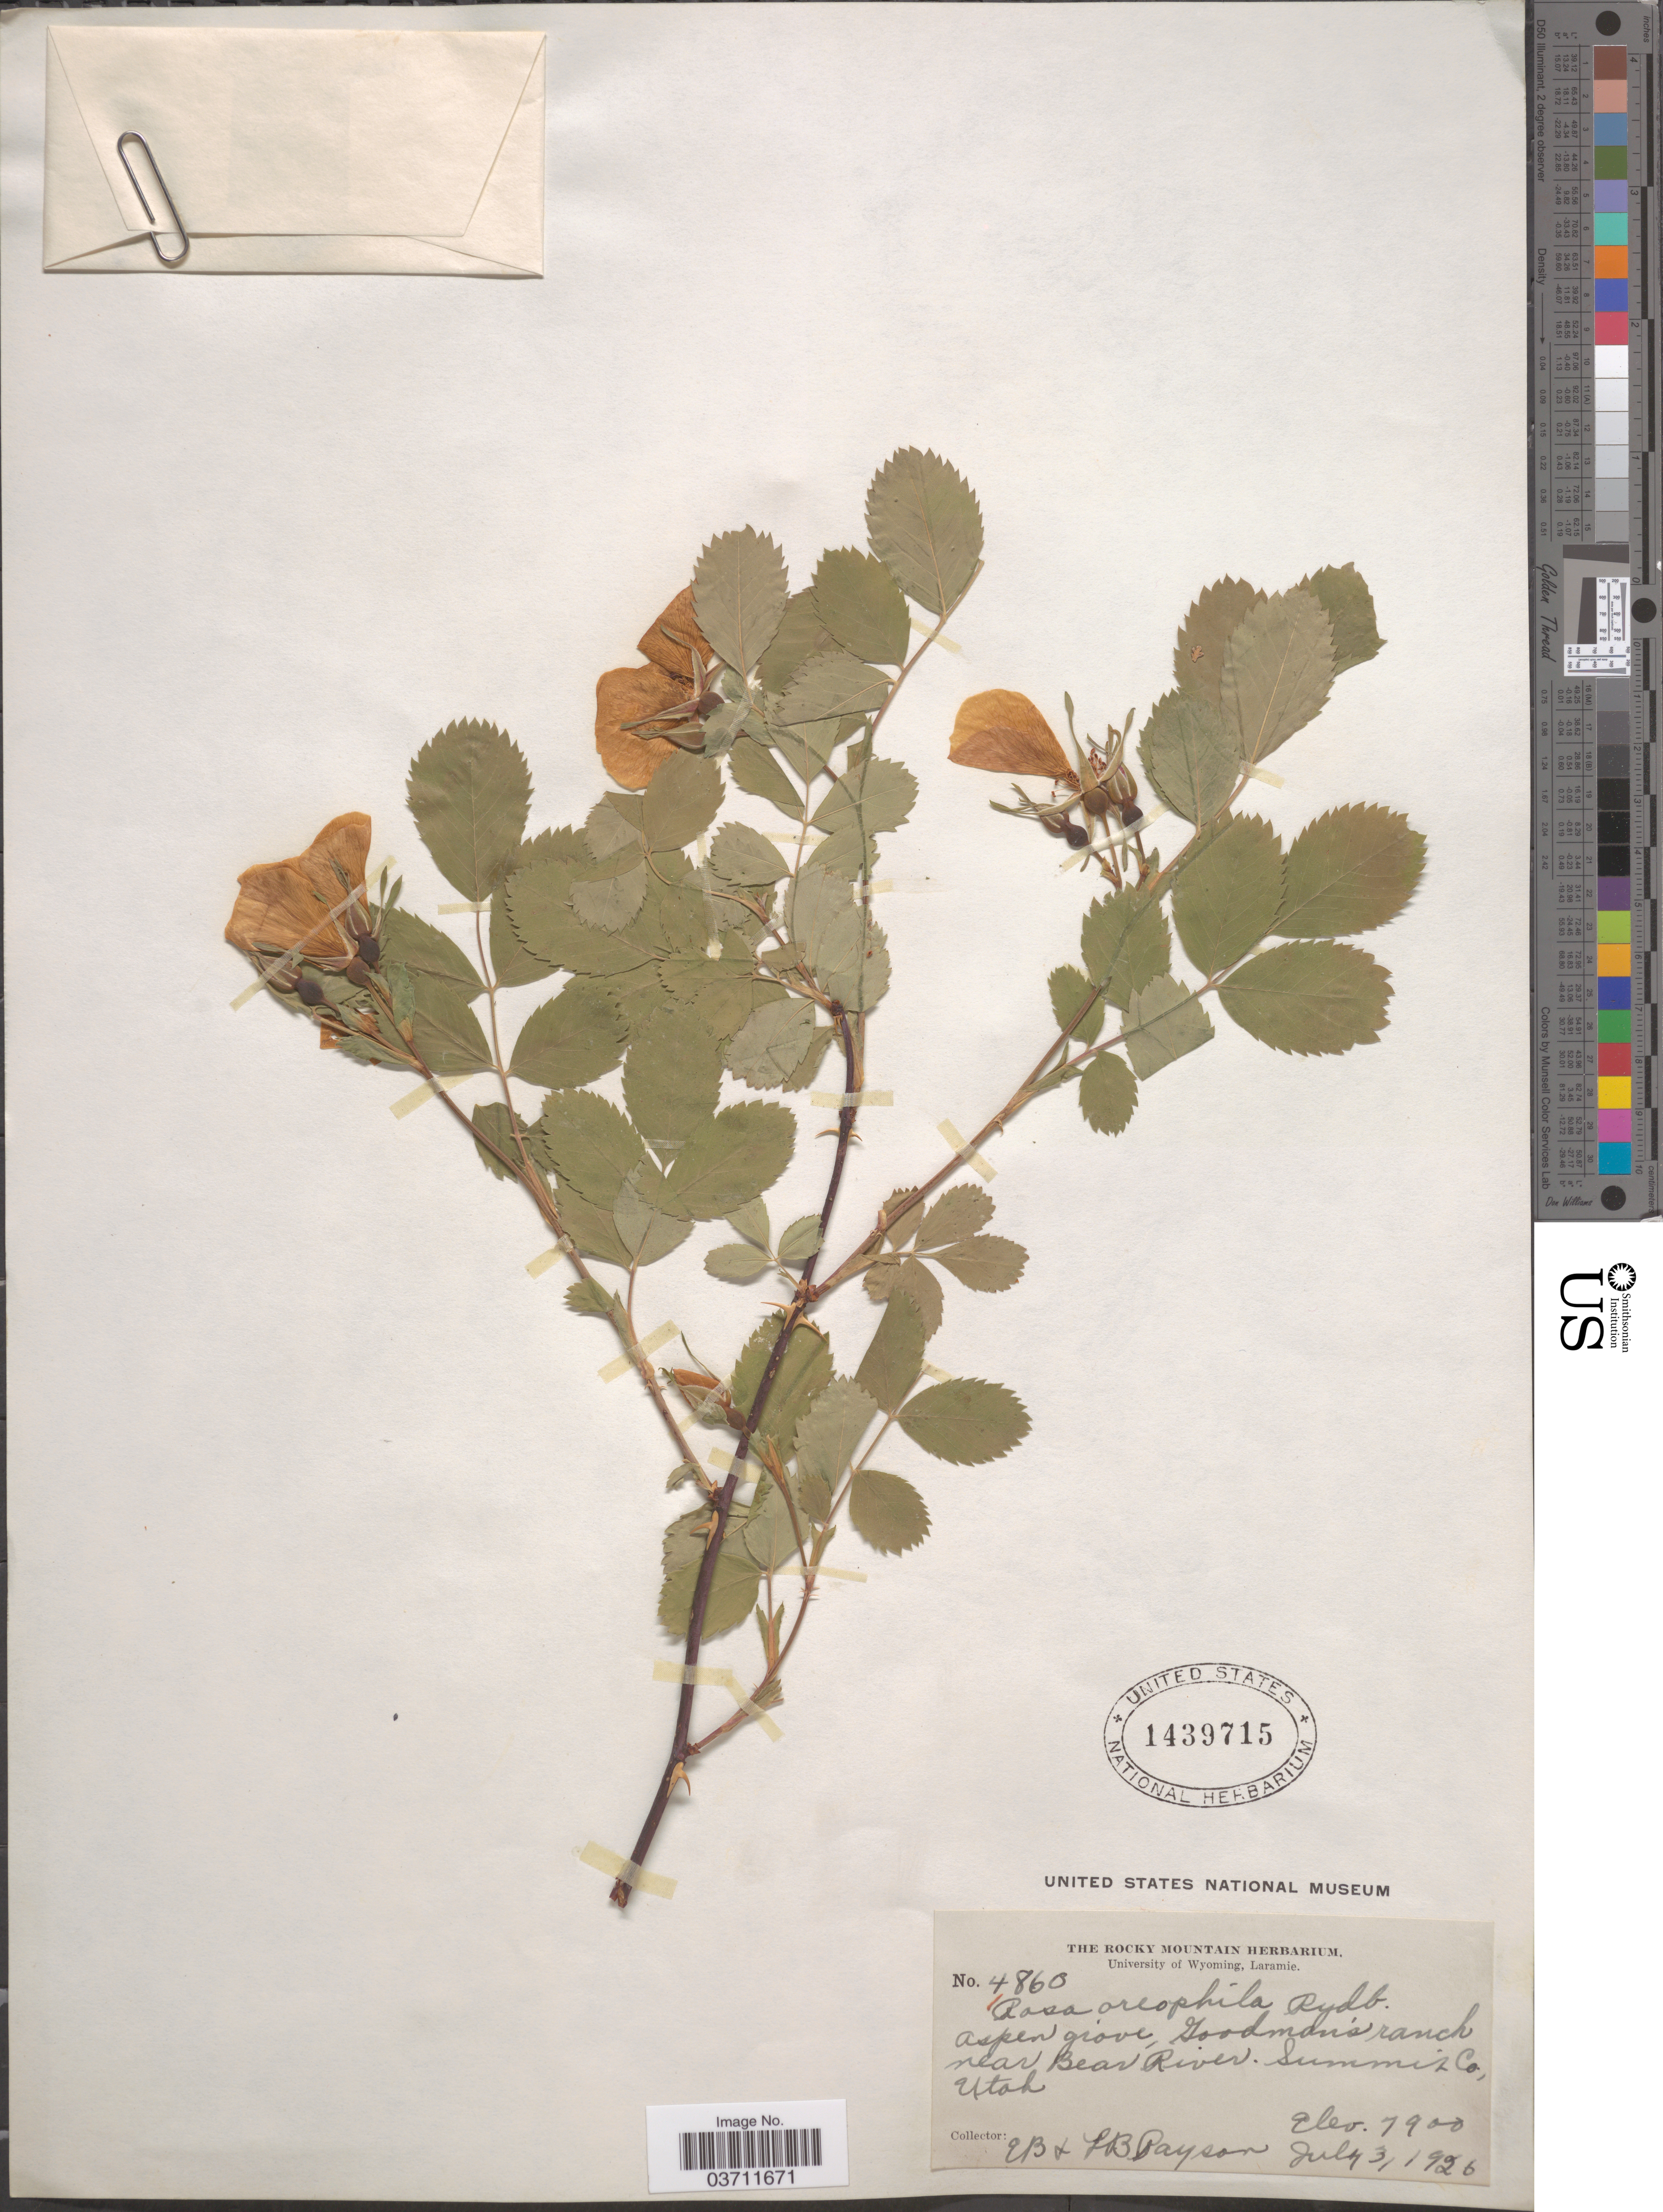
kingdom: Plantae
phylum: Tracheophyta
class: Magnoliopsida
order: Rosales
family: Rosaceae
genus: Rosa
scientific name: Rosa oreophila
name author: Rydb.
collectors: E. B. Payson & L. Payson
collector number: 4860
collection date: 1926-07-03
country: United States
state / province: Utah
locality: Aspen grove, Goodman's rach near Bear River. Summit Co.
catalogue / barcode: US 1439715